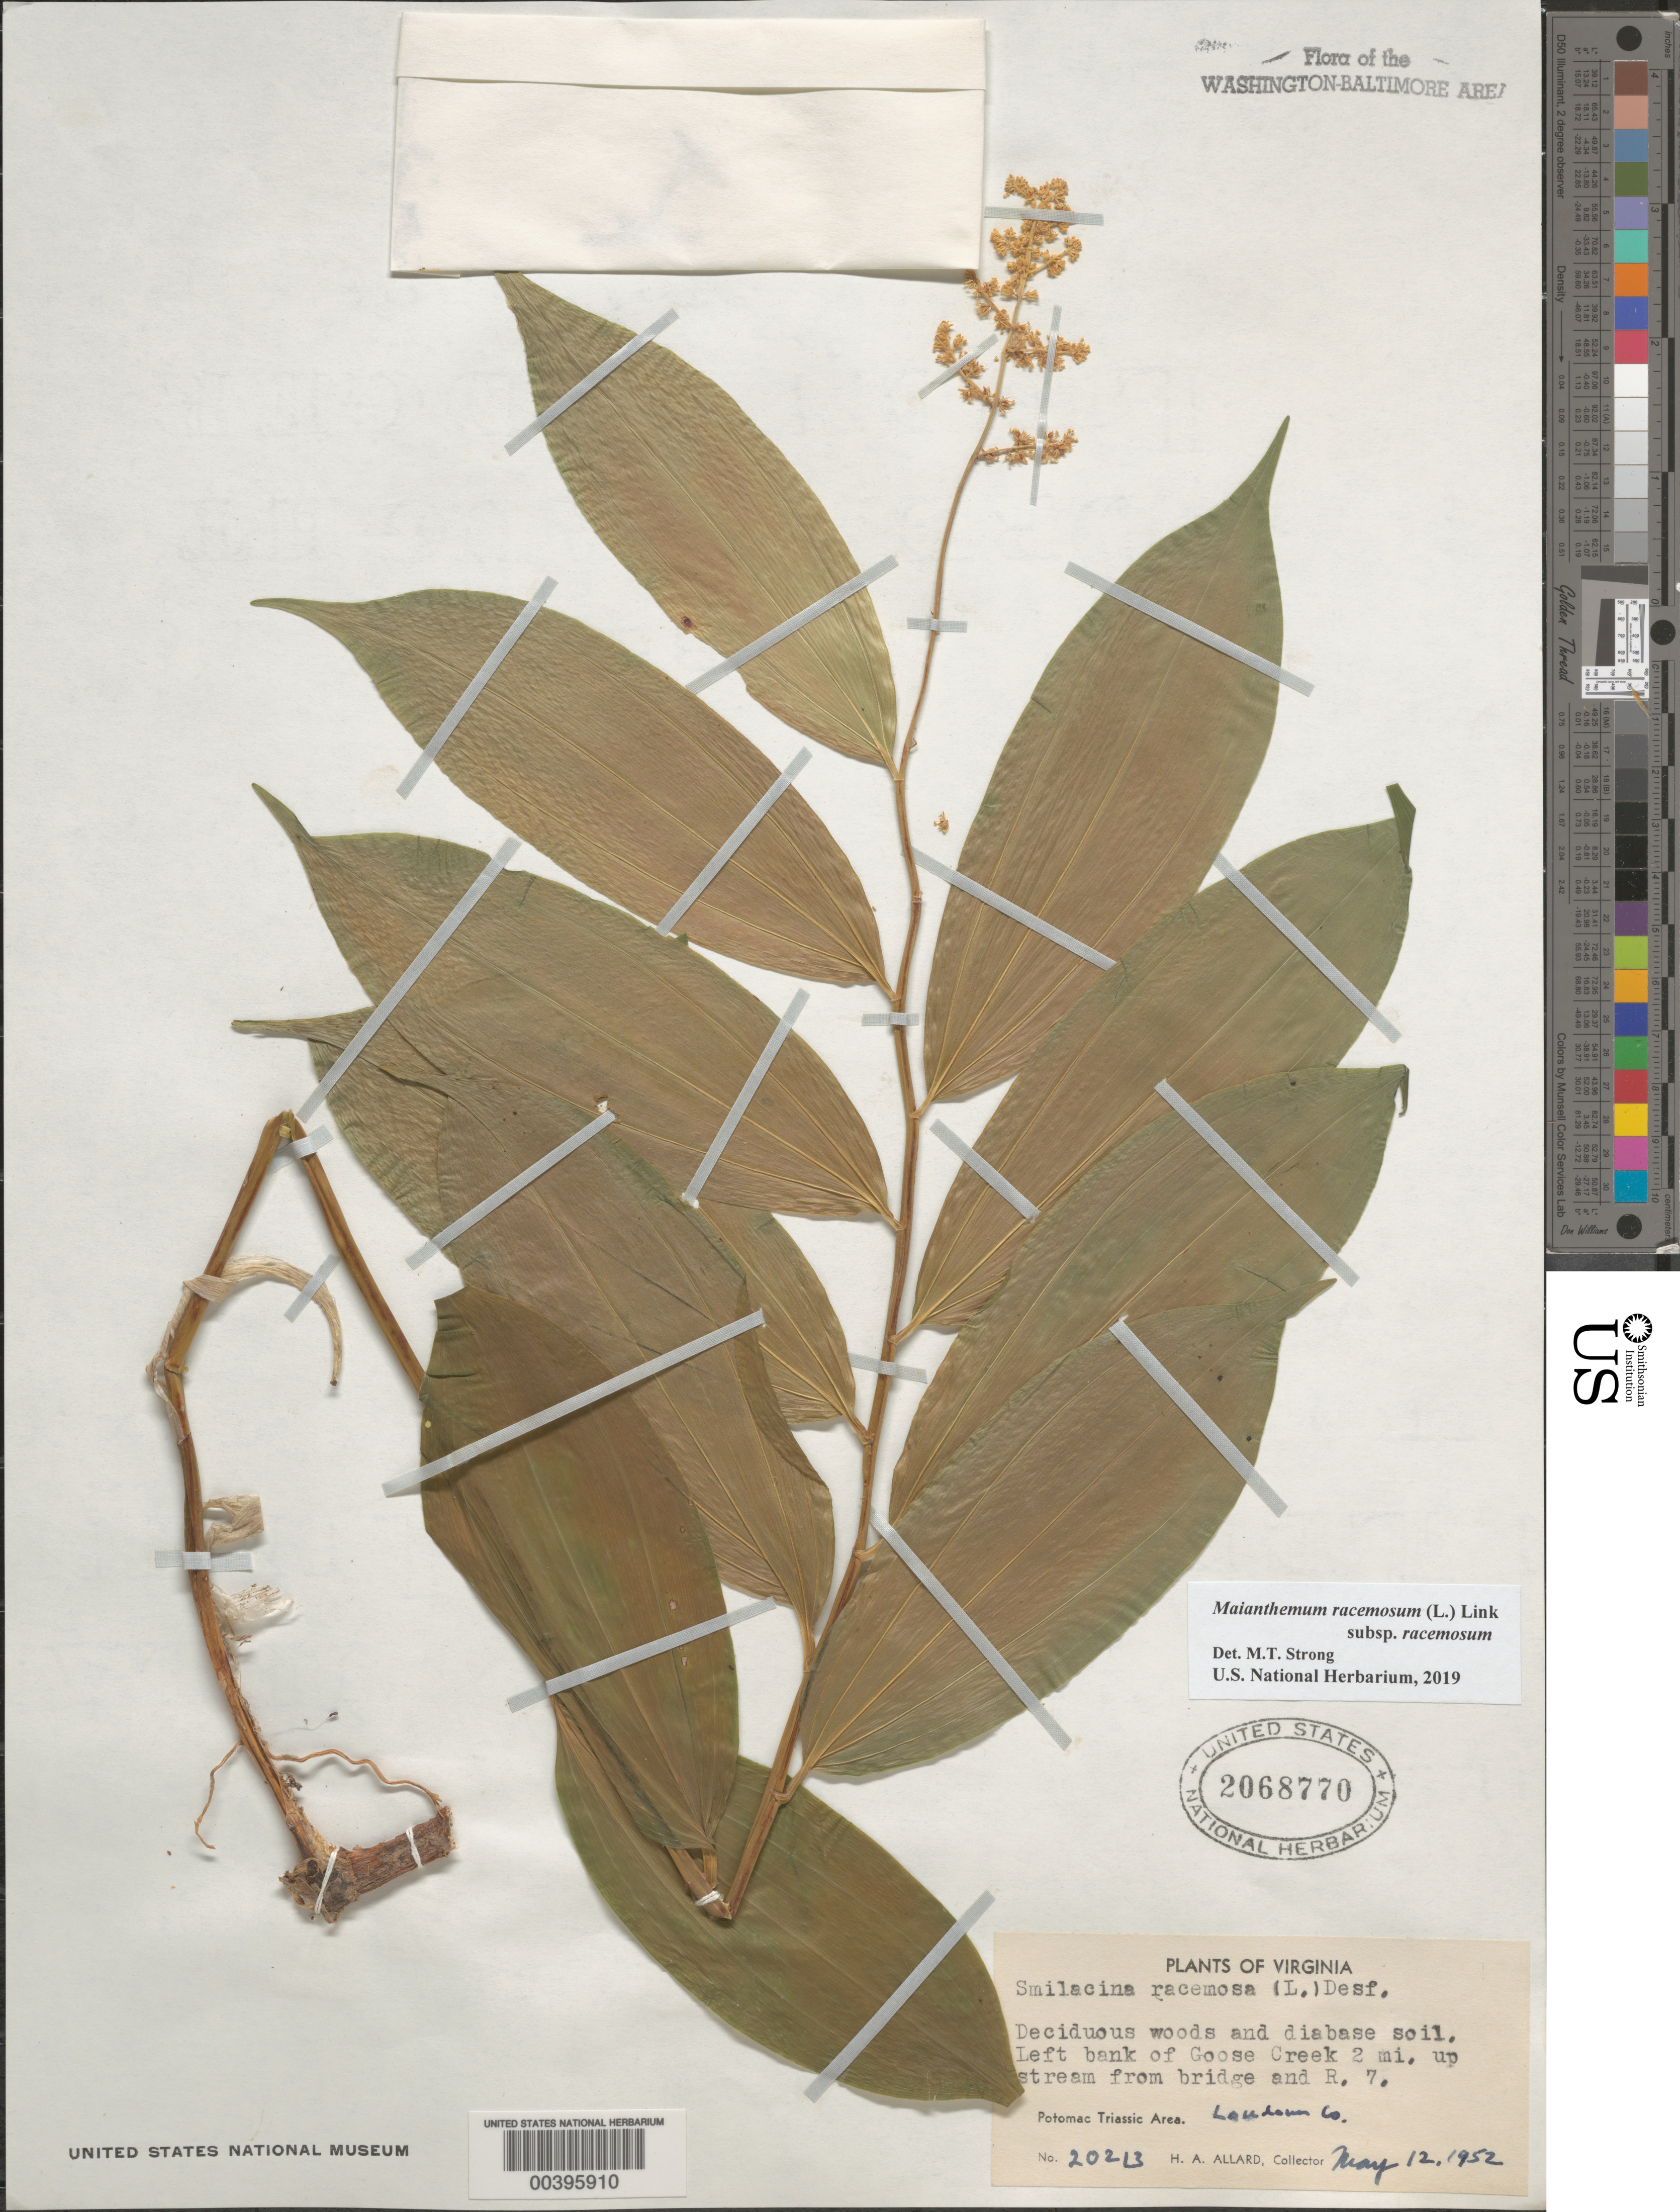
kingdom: Plantae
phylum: Tracheophyta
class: Liliopsida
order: Asparagales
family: Asparagaceae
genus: Maianthemum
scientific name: Maianthemum racemosum subsp. racemosum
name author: (L.) Link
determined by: Strong, Mark T., (BOT), Smithsonian Institution - National Museum of Natural History (UNITED STATES)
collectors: H. A. Allard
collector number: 20213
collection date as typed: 12 May 1952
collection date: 1952-05-12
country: United States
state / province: Virginia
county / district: Loudoun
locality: Goose Creek, upstream from Route 7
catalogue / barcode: US 2068770